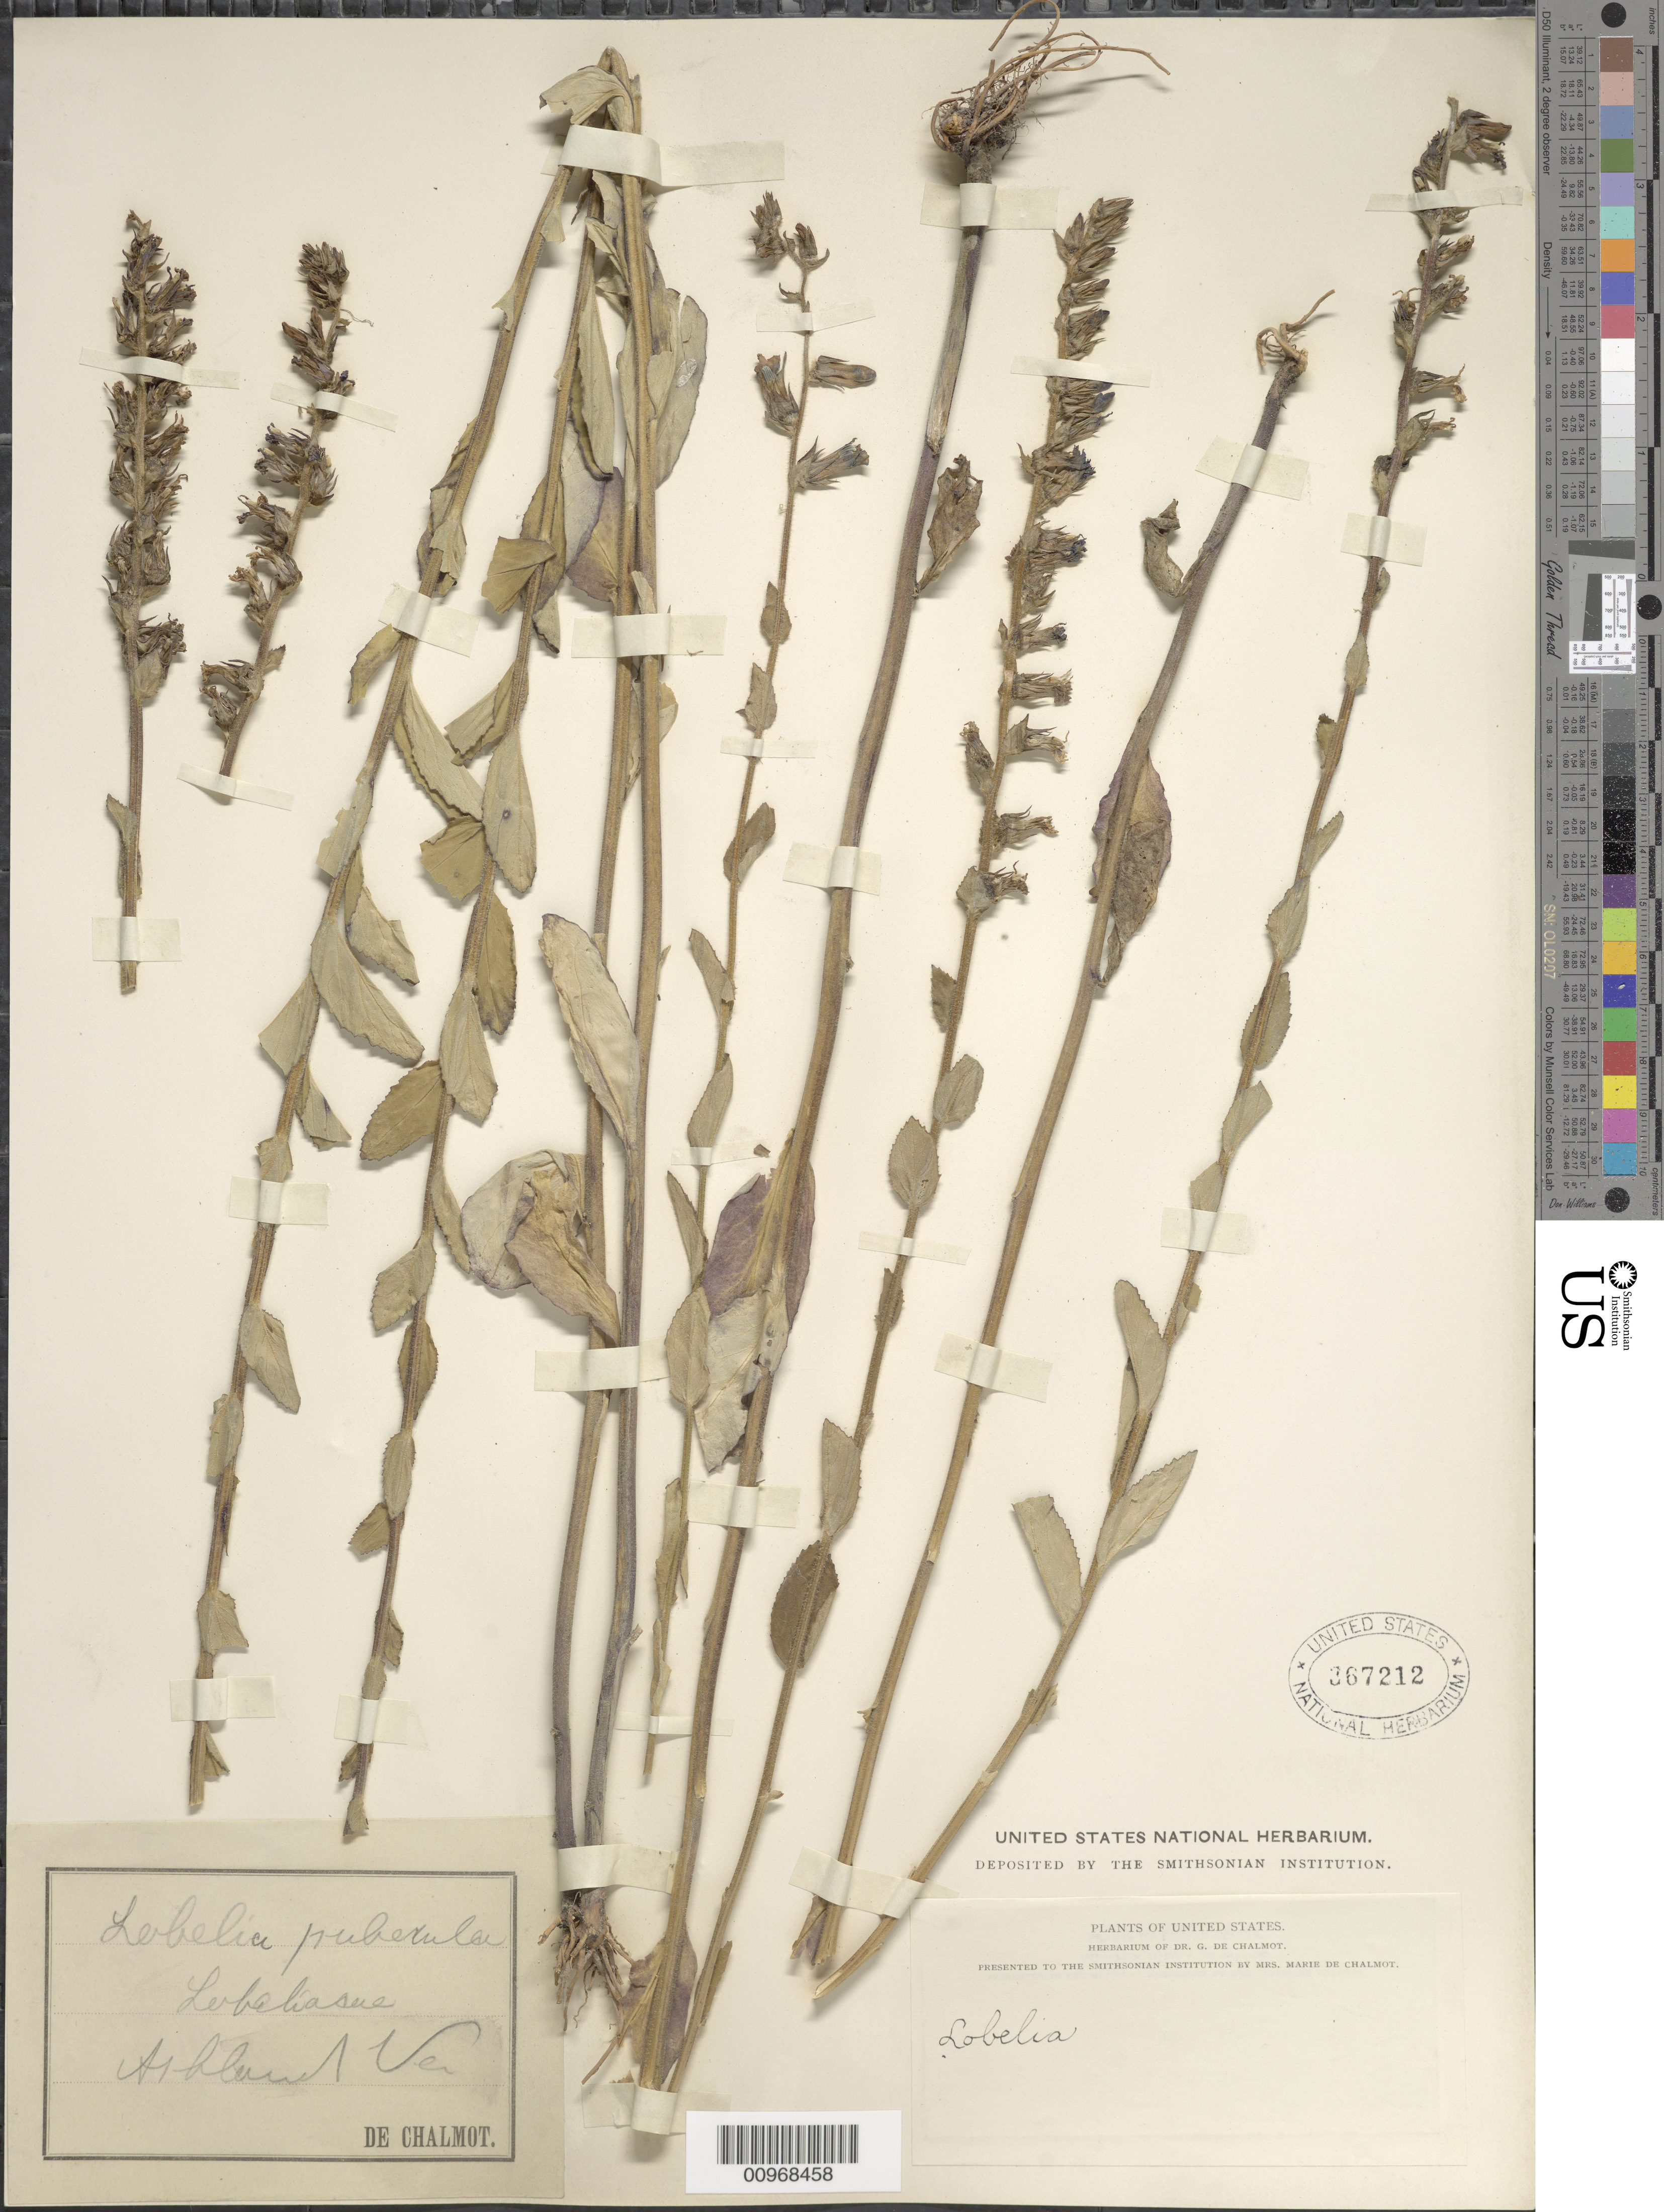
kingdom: Plantae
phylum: Tracheophyta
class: Magnoliopsida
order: Asterales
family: Campanulaceae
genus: Lobelia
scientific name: Lobelia puberula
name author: Michx.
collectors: G. de Chalmot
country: United States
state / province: Virginia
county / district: Hanover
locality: Ashland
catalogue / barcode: US 367212